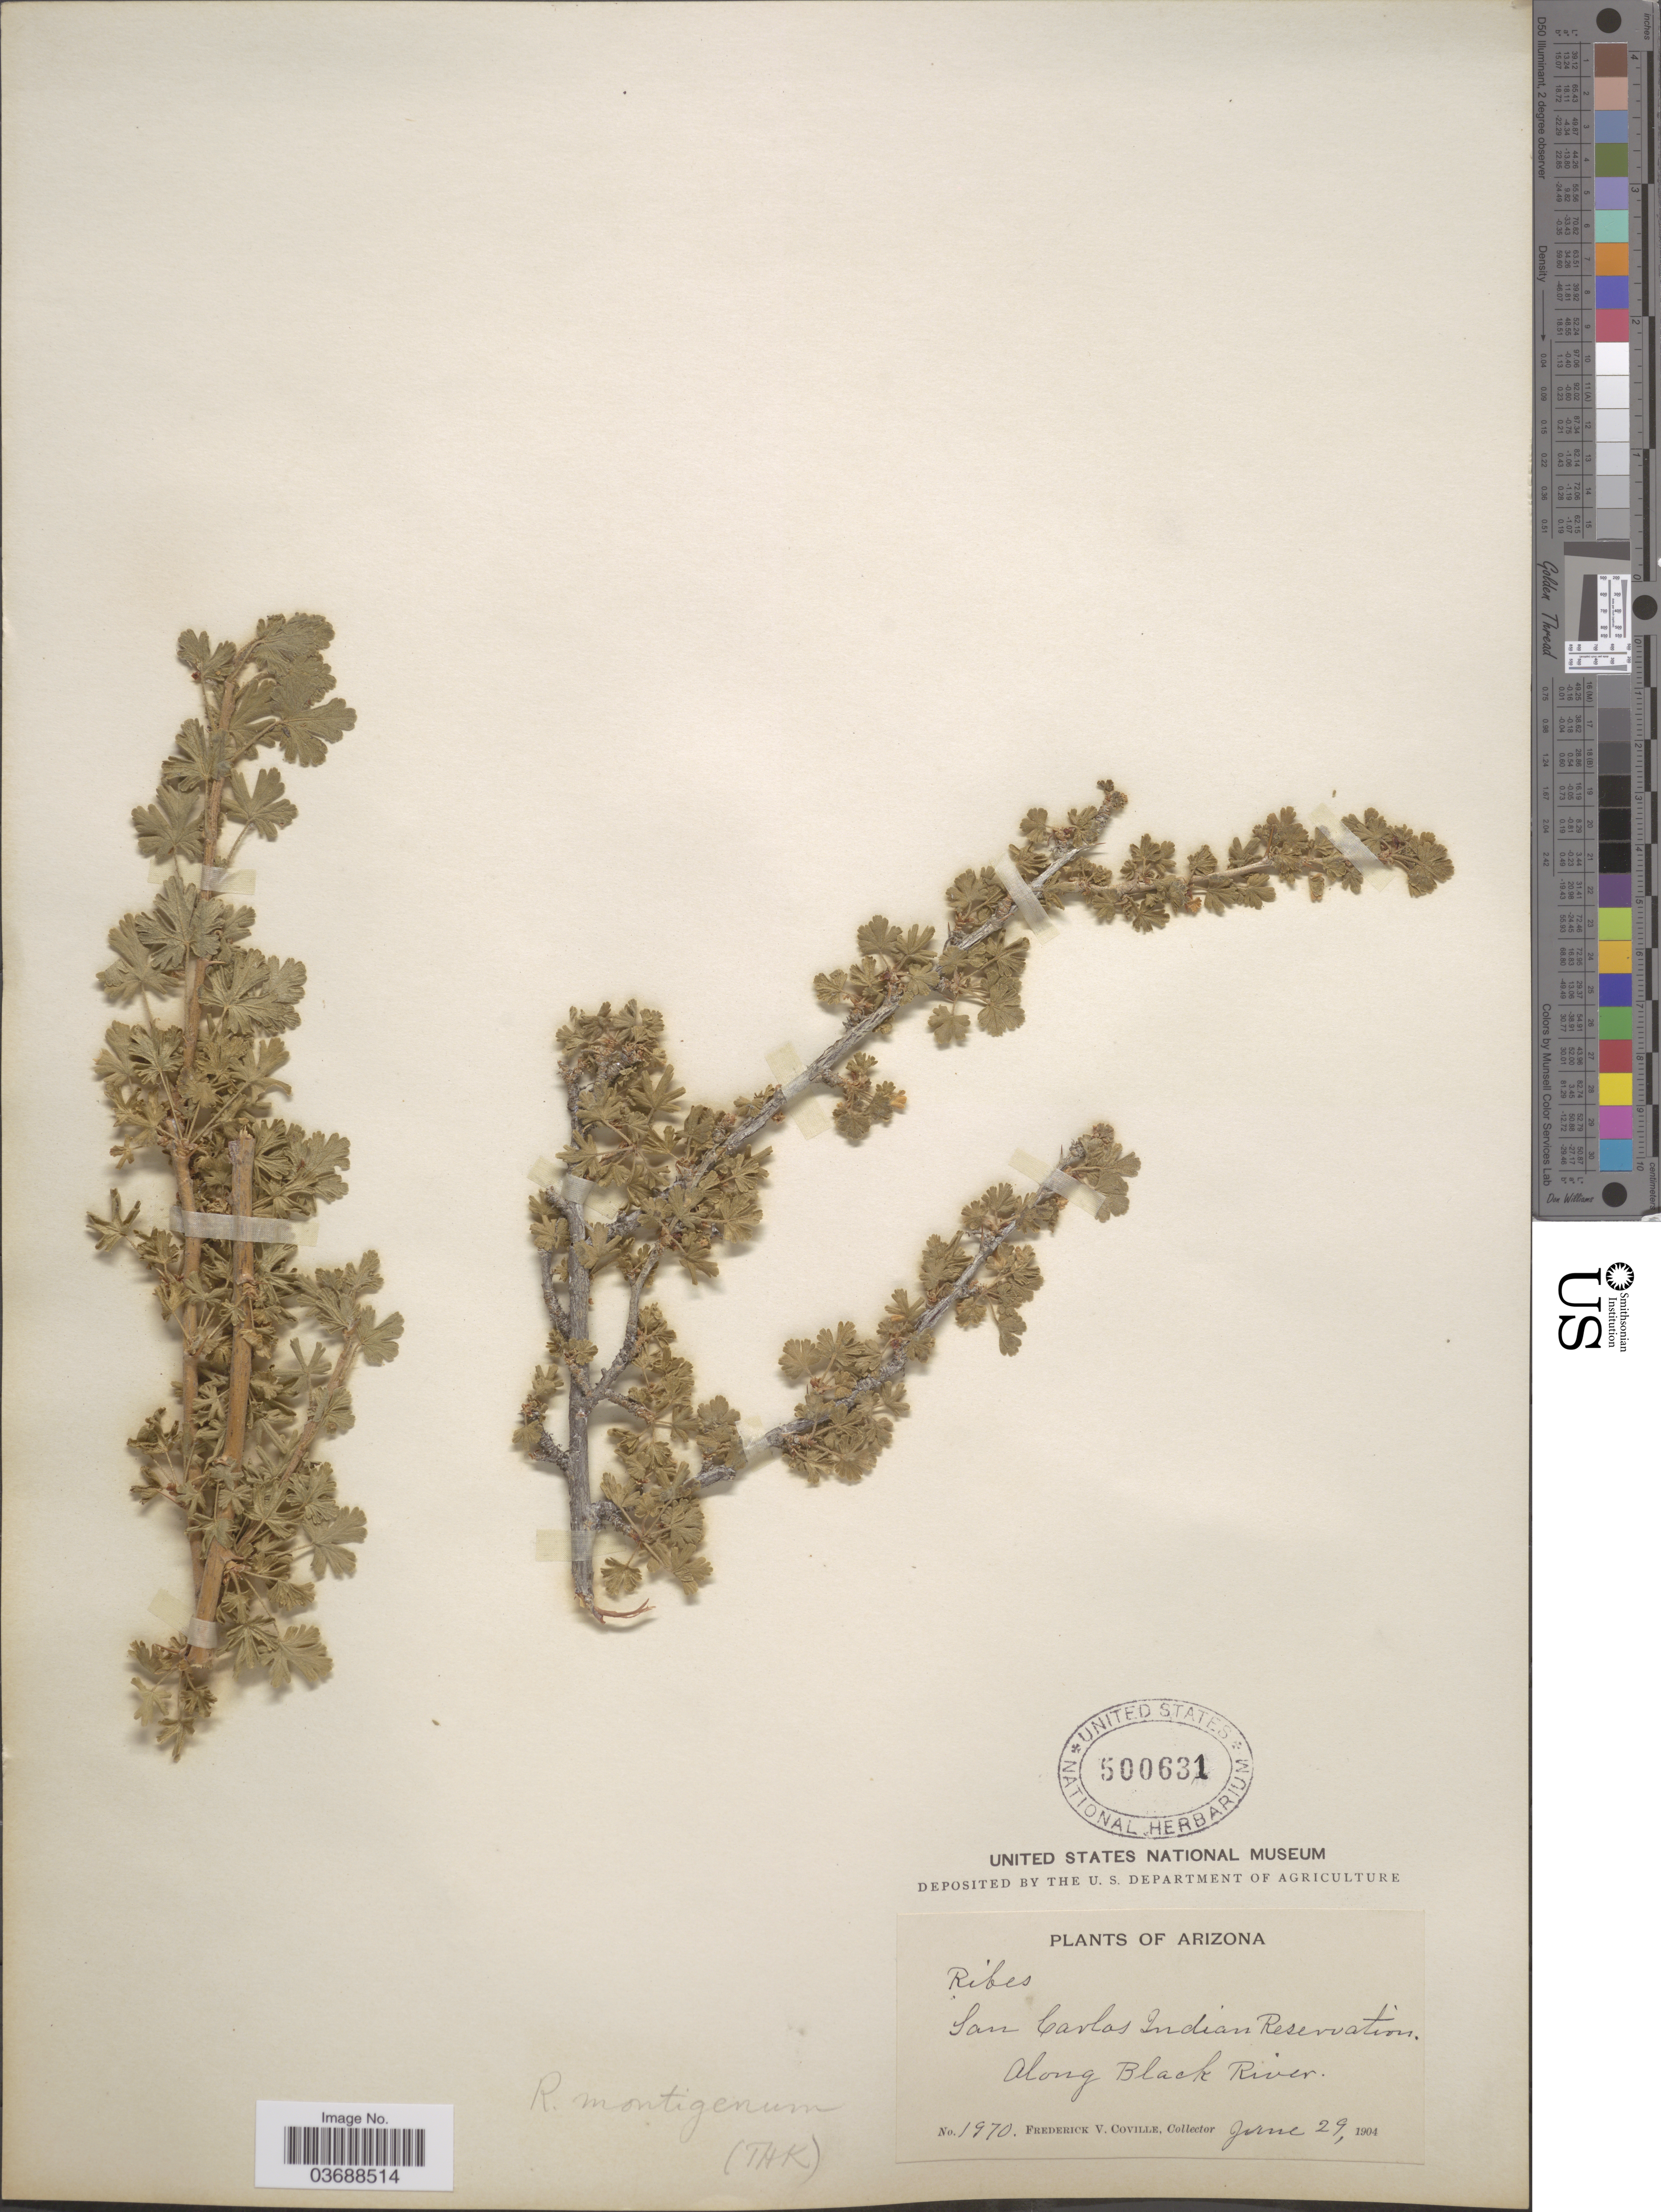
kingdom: Plantae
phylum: Tracheophyta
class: Magnoliopsida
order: Saxifragales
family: Grossulariaceae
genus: Ribes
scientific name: Ribes montigenum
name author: McClatchie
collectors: F. V. Coville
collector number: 1970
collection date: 1904-06-29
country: United States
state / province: Arizona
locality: San Carlos Indian Reservation. Along Black River.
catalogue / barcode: US 500631